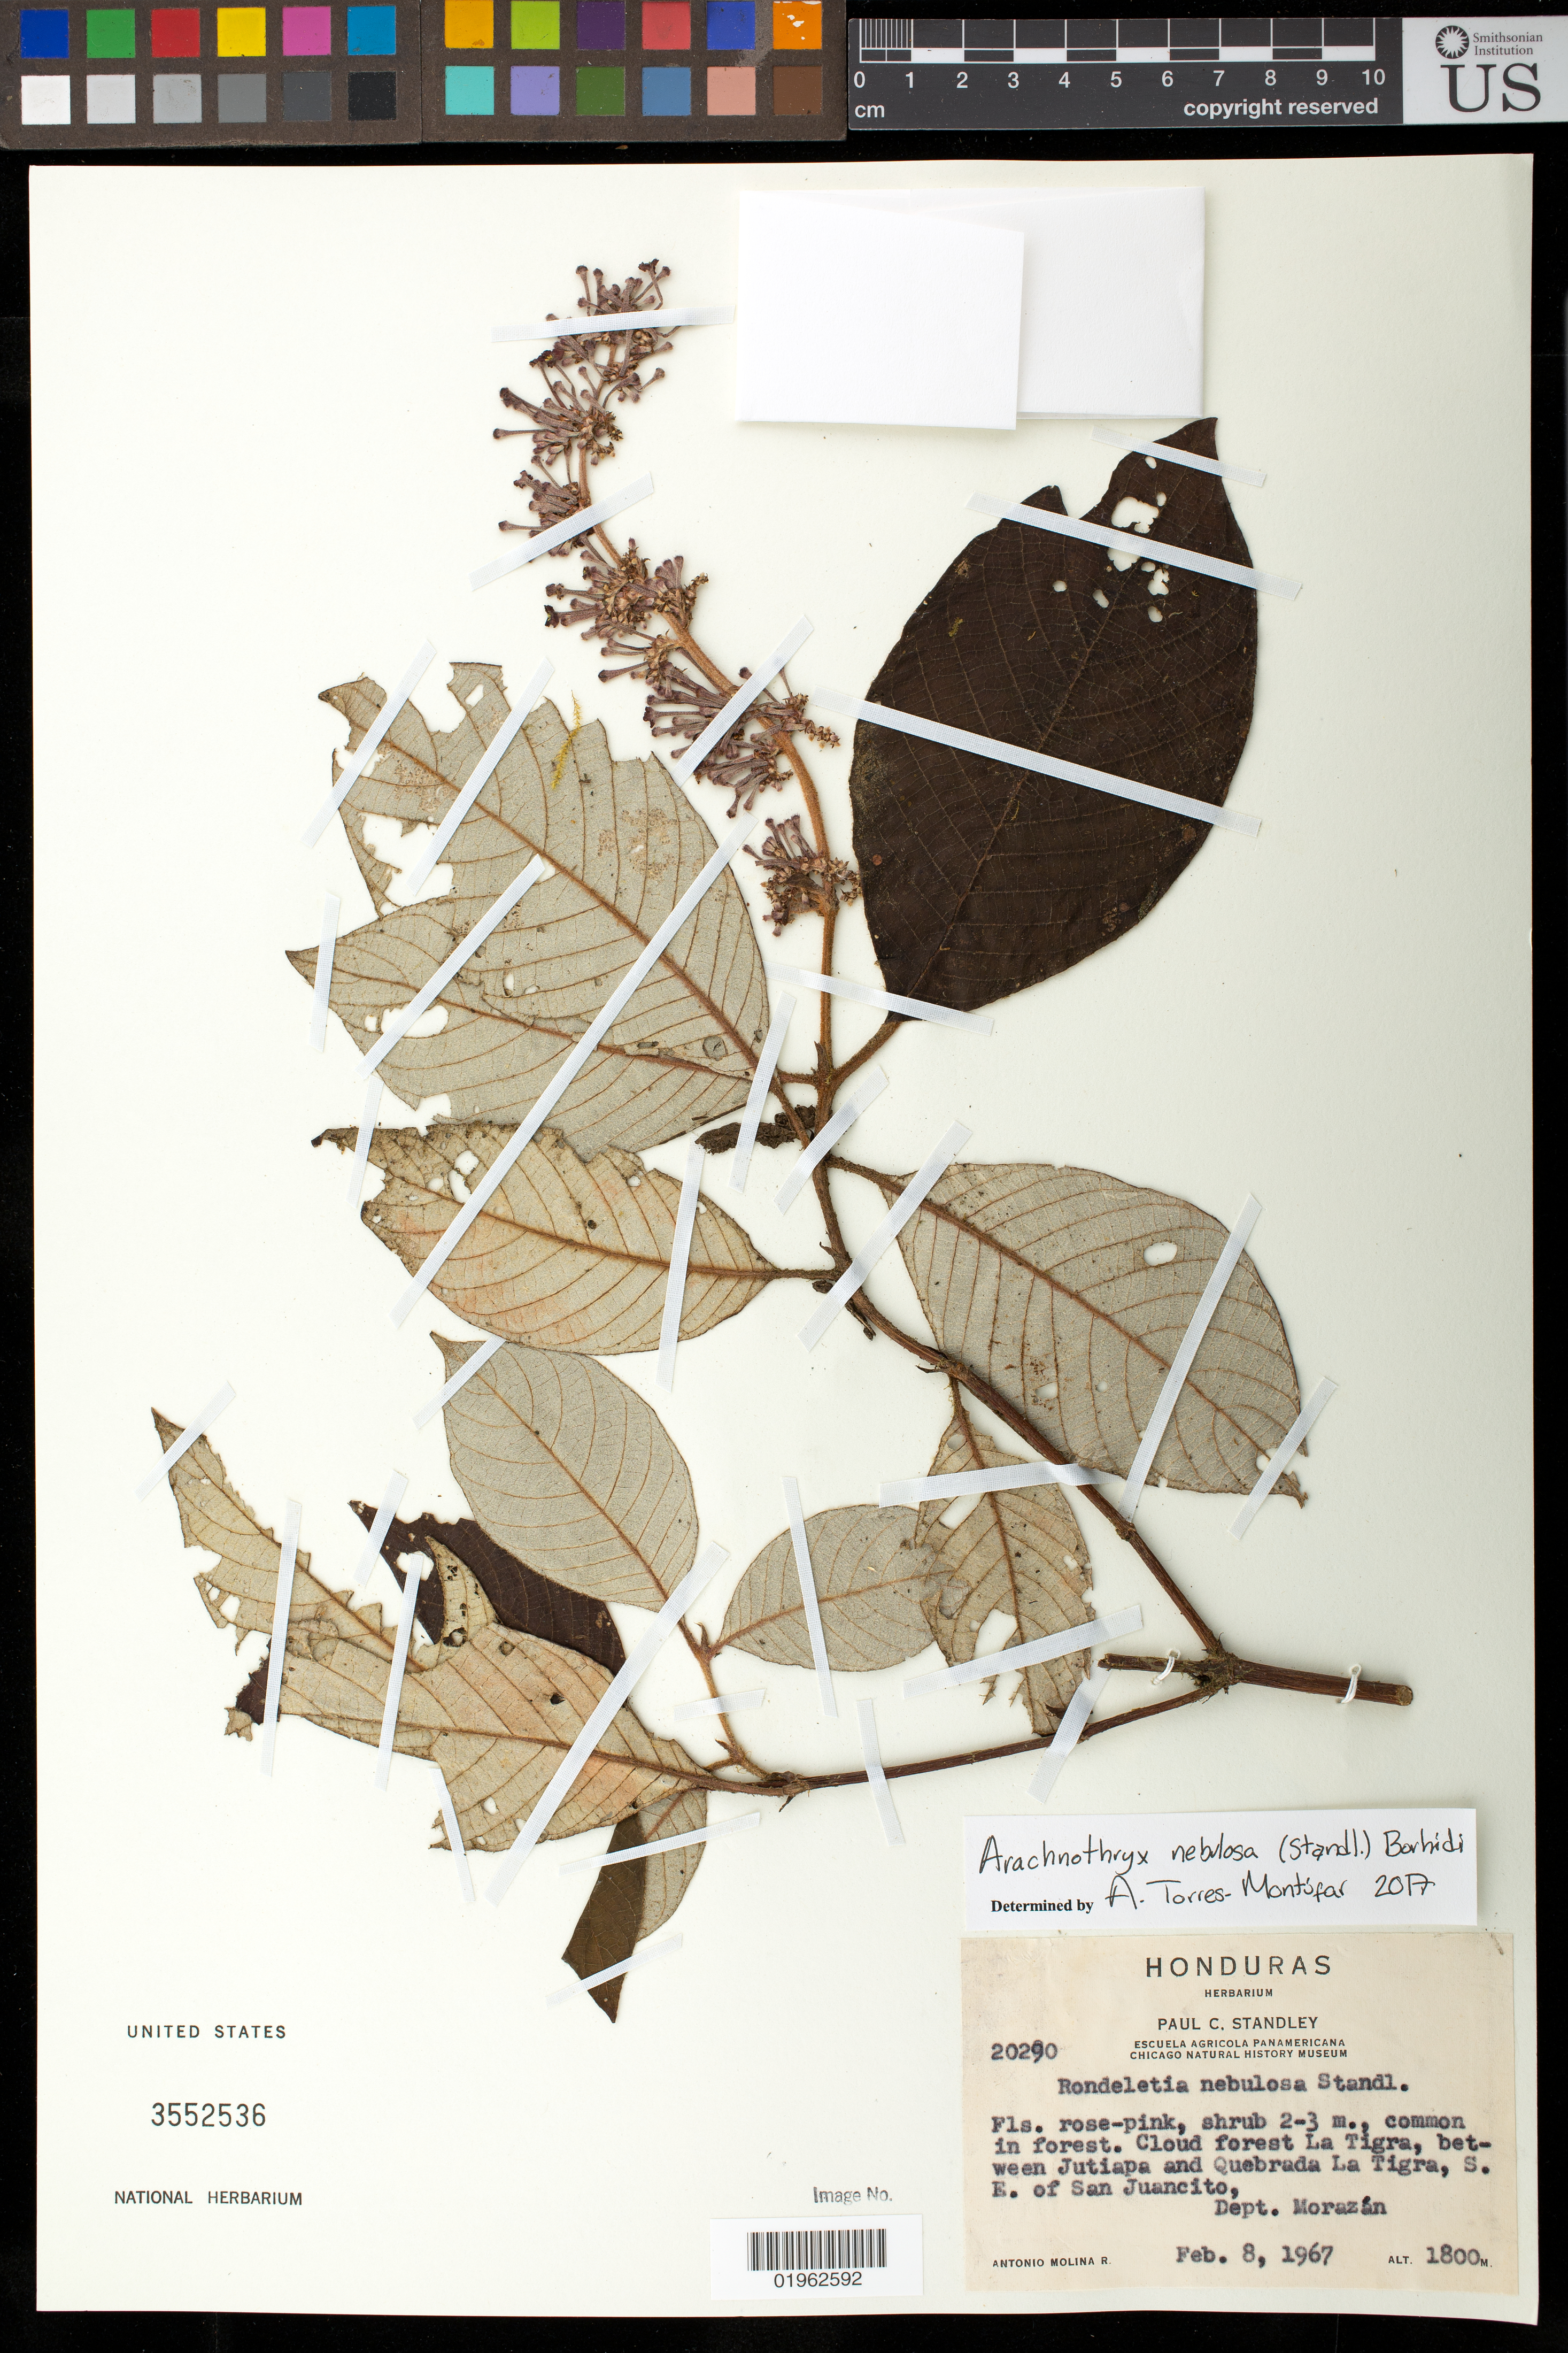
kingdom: Plantae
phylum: Tracheophyta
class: Magnoliopsida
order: Gentianales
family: Rubiaceae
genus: Arachnothryx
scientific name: Arachnothryx nebulosa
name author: (Standl.) Borhidi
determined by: Torres Montufar, J. A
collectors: A. Molina R.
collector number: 20290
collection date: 1967-02-08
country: Honduras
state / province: Fco. Morazán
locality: La Tigra, between Jutiapa and Quebrada La Tigra S.E. of San Juancito, Dept Morazán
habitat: cloud forest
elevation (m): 1800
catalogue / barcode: US 3552536